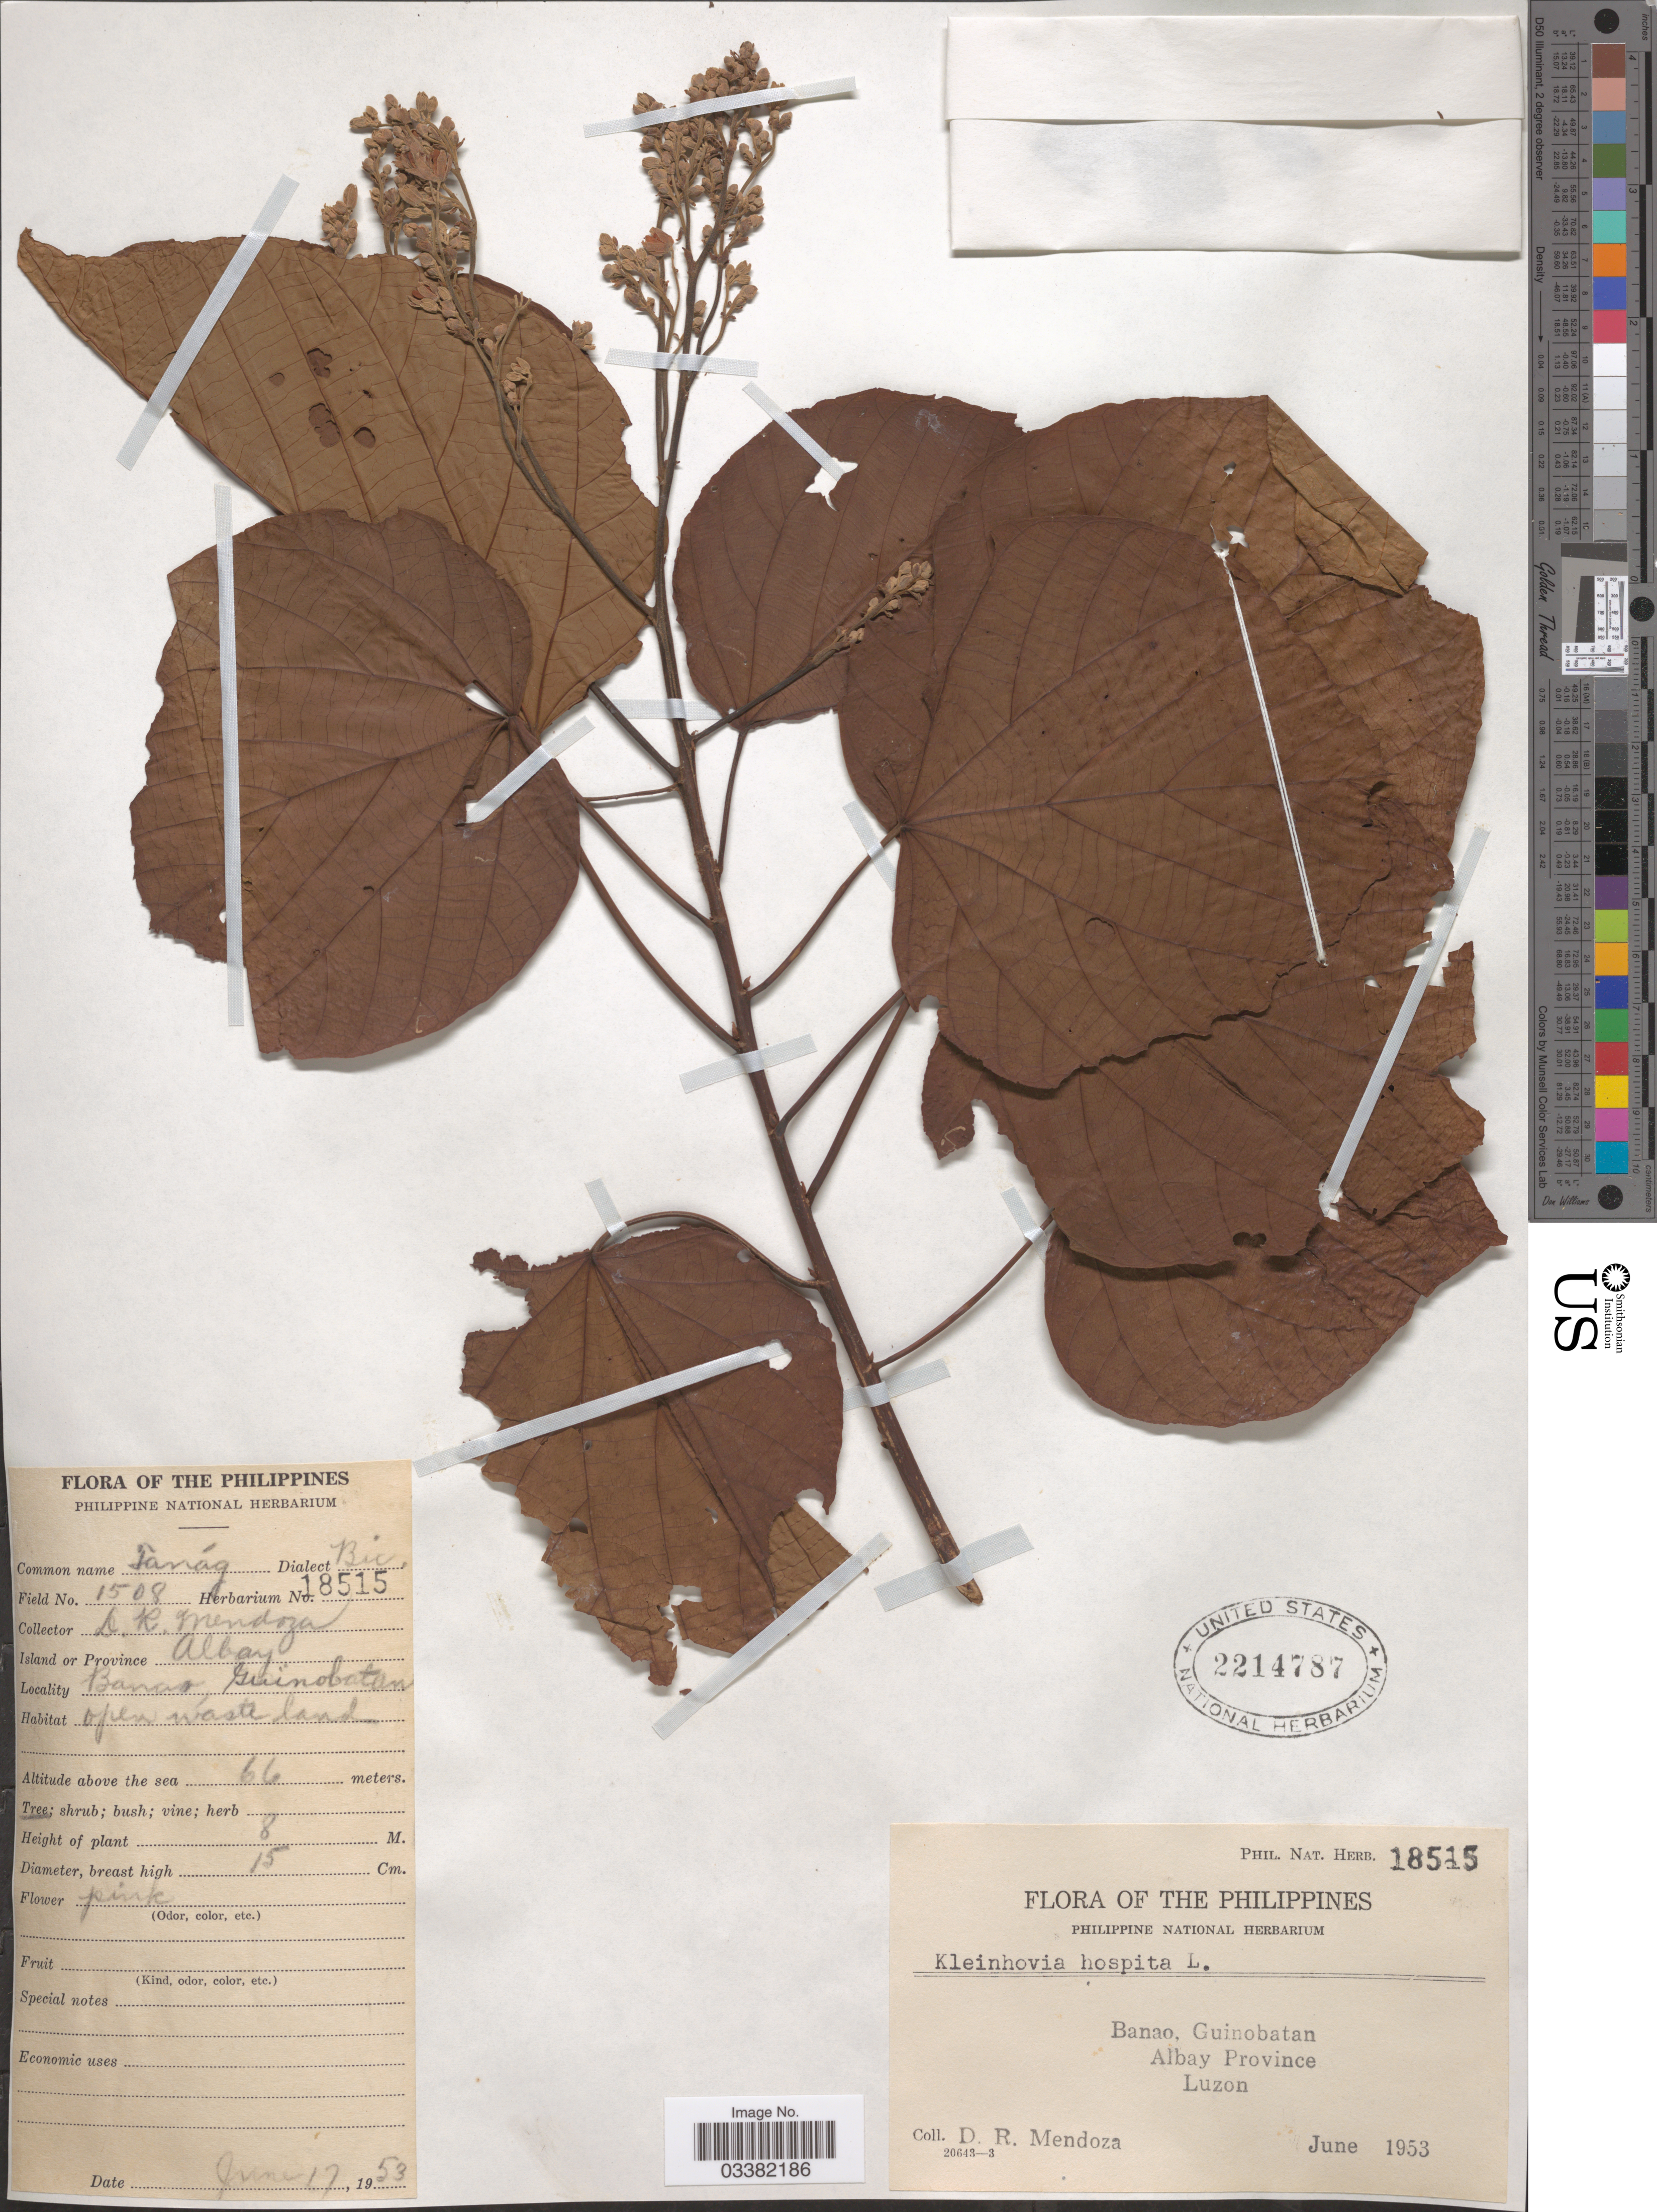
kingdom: Plantae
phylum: Tracheophyta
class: Magnoliopsida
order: Malvales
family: Malvaceae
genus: Kleinhovia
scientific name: Kleinhovia hospita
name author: L.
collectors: D. Mendoza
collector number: Phil. Nat. Herb. 18515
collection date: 1953-06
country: Philippines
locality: Banao. Guinobatan. Albay Province. Luzon.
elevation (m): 66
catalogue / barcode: US 2214787